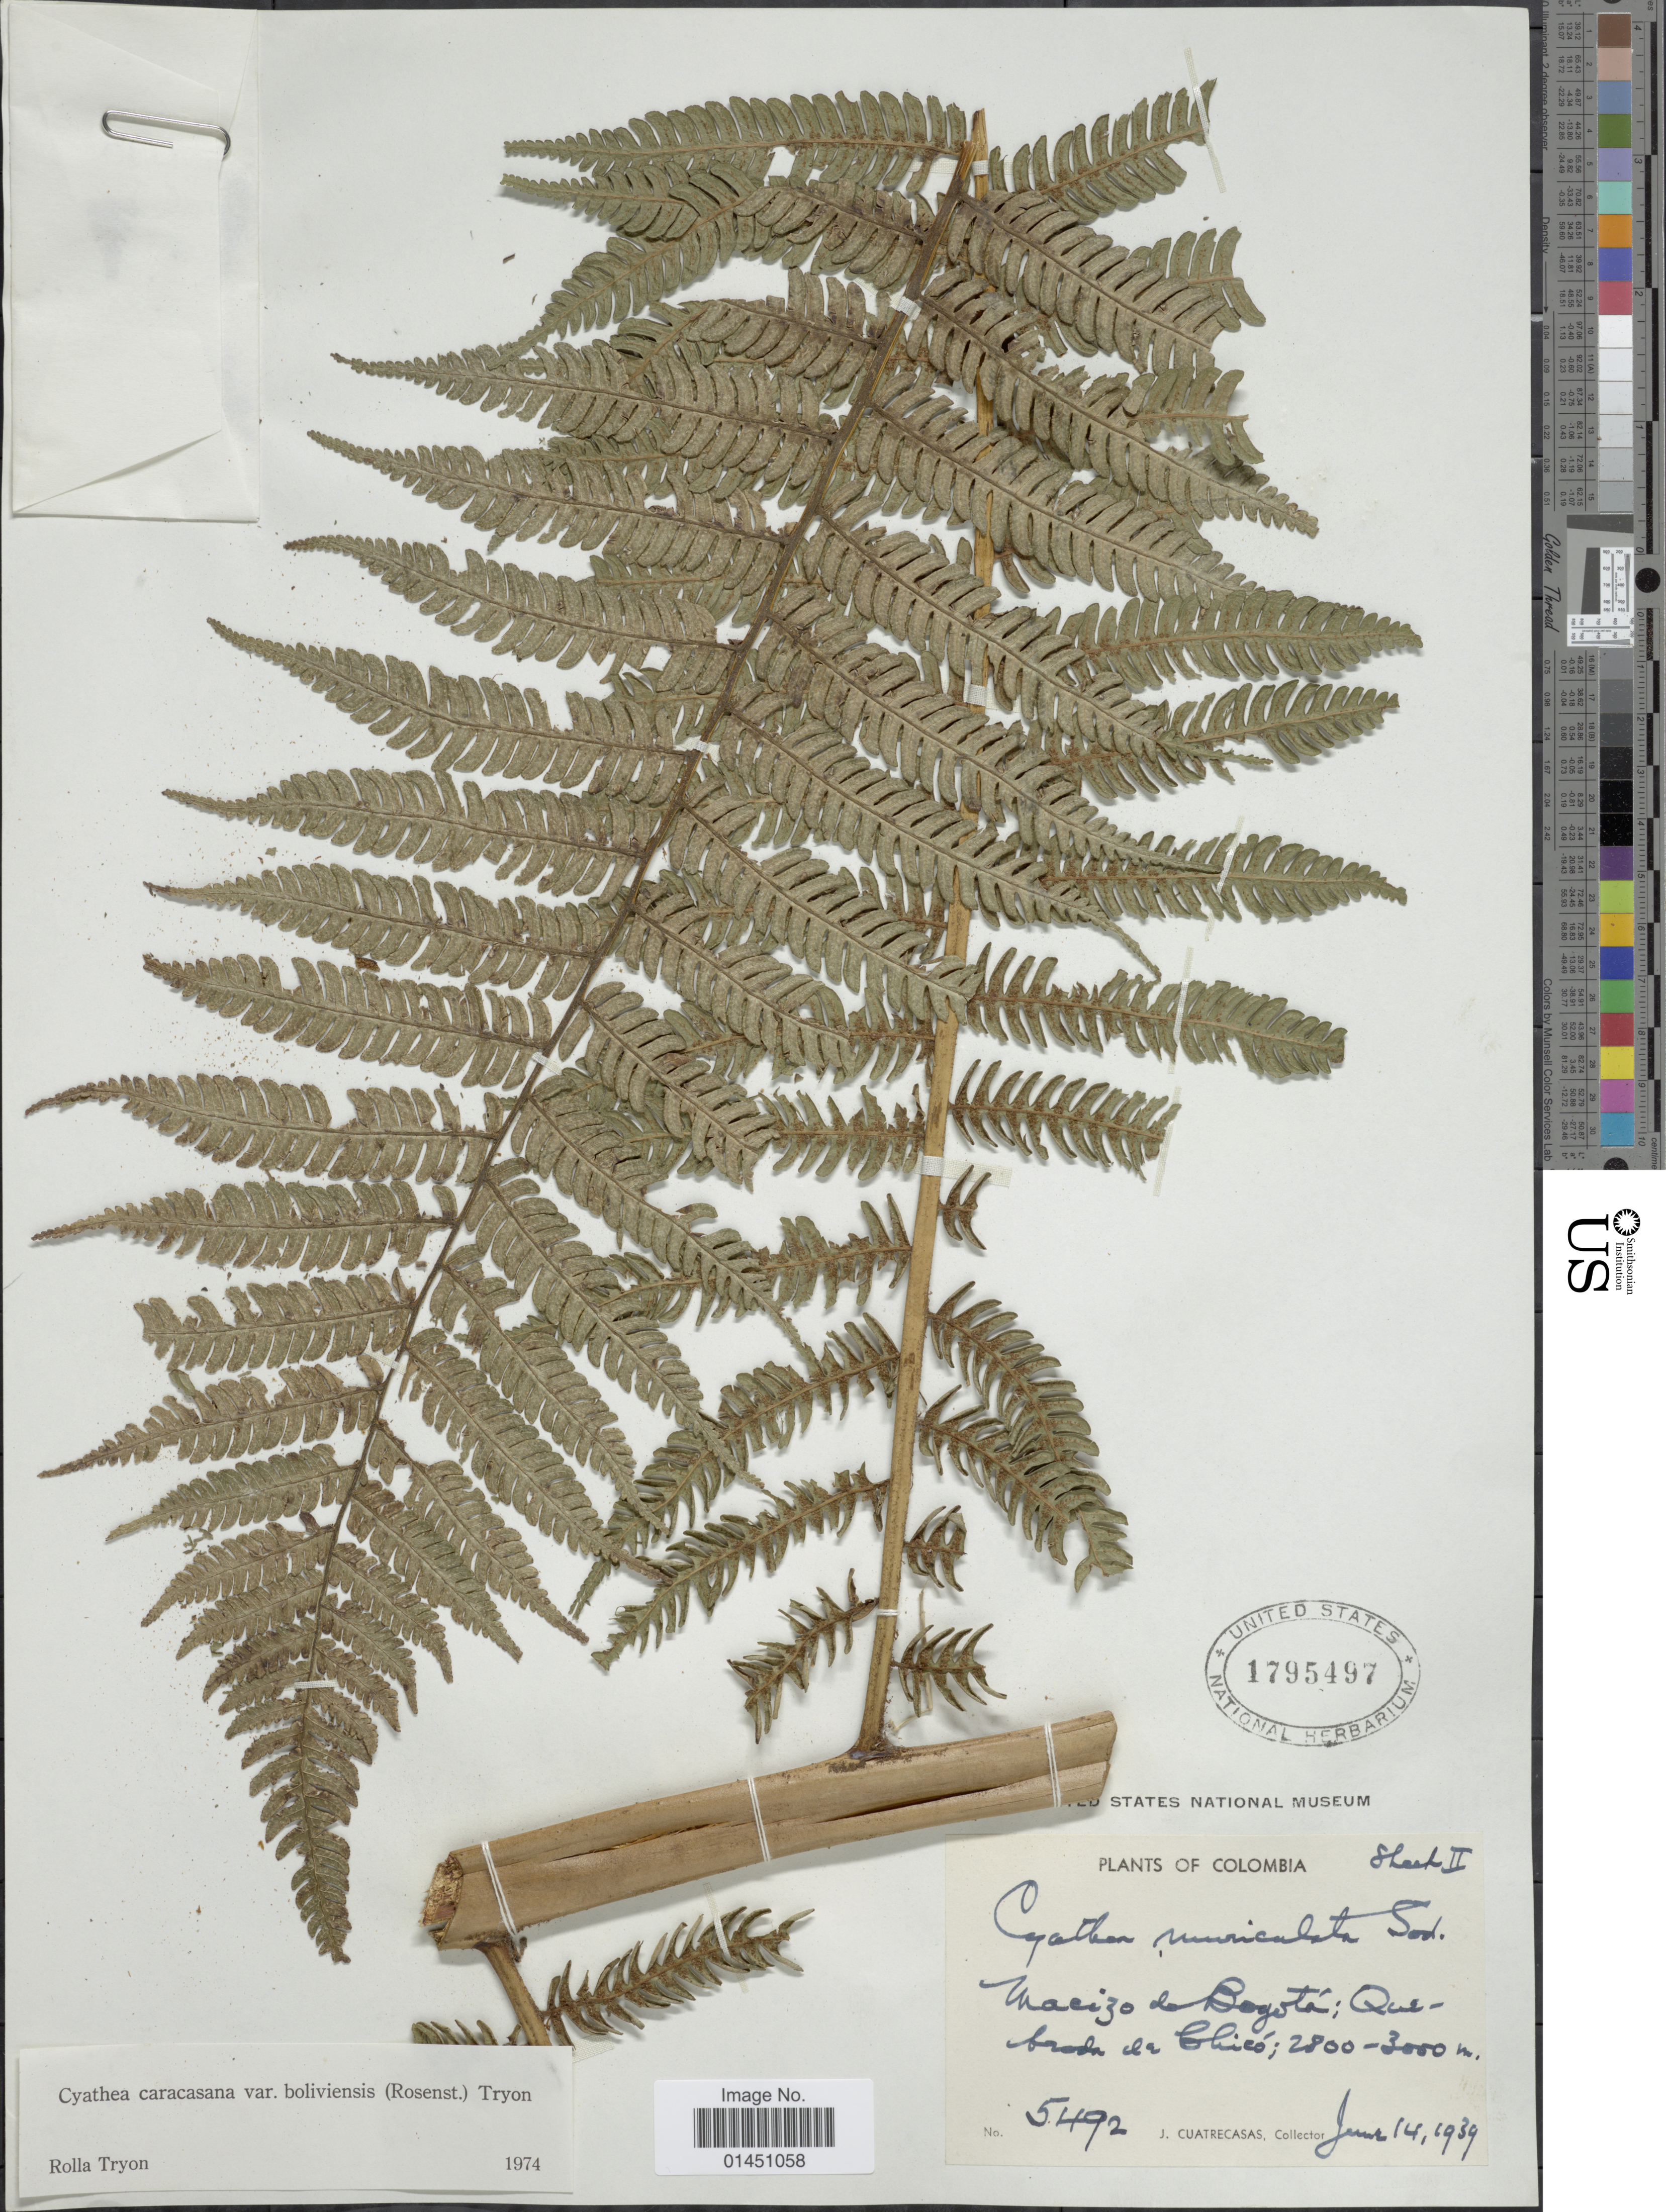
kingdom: Plantae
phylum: Tracheophyta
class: Polypodiopsida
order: Cyatheales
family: Cyatheaceae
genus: Cyathea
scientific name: Cyathea caracasana var. boliviensis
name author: (Rosenst.) R.M. Tryon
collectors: J. Cuatrecasas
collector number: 5492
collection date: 1939-06-14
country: Colombia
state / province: Cundinamarca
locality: Macizo de Bogota: Quebrada de Chico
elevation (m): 2800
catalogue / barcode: US 1795497